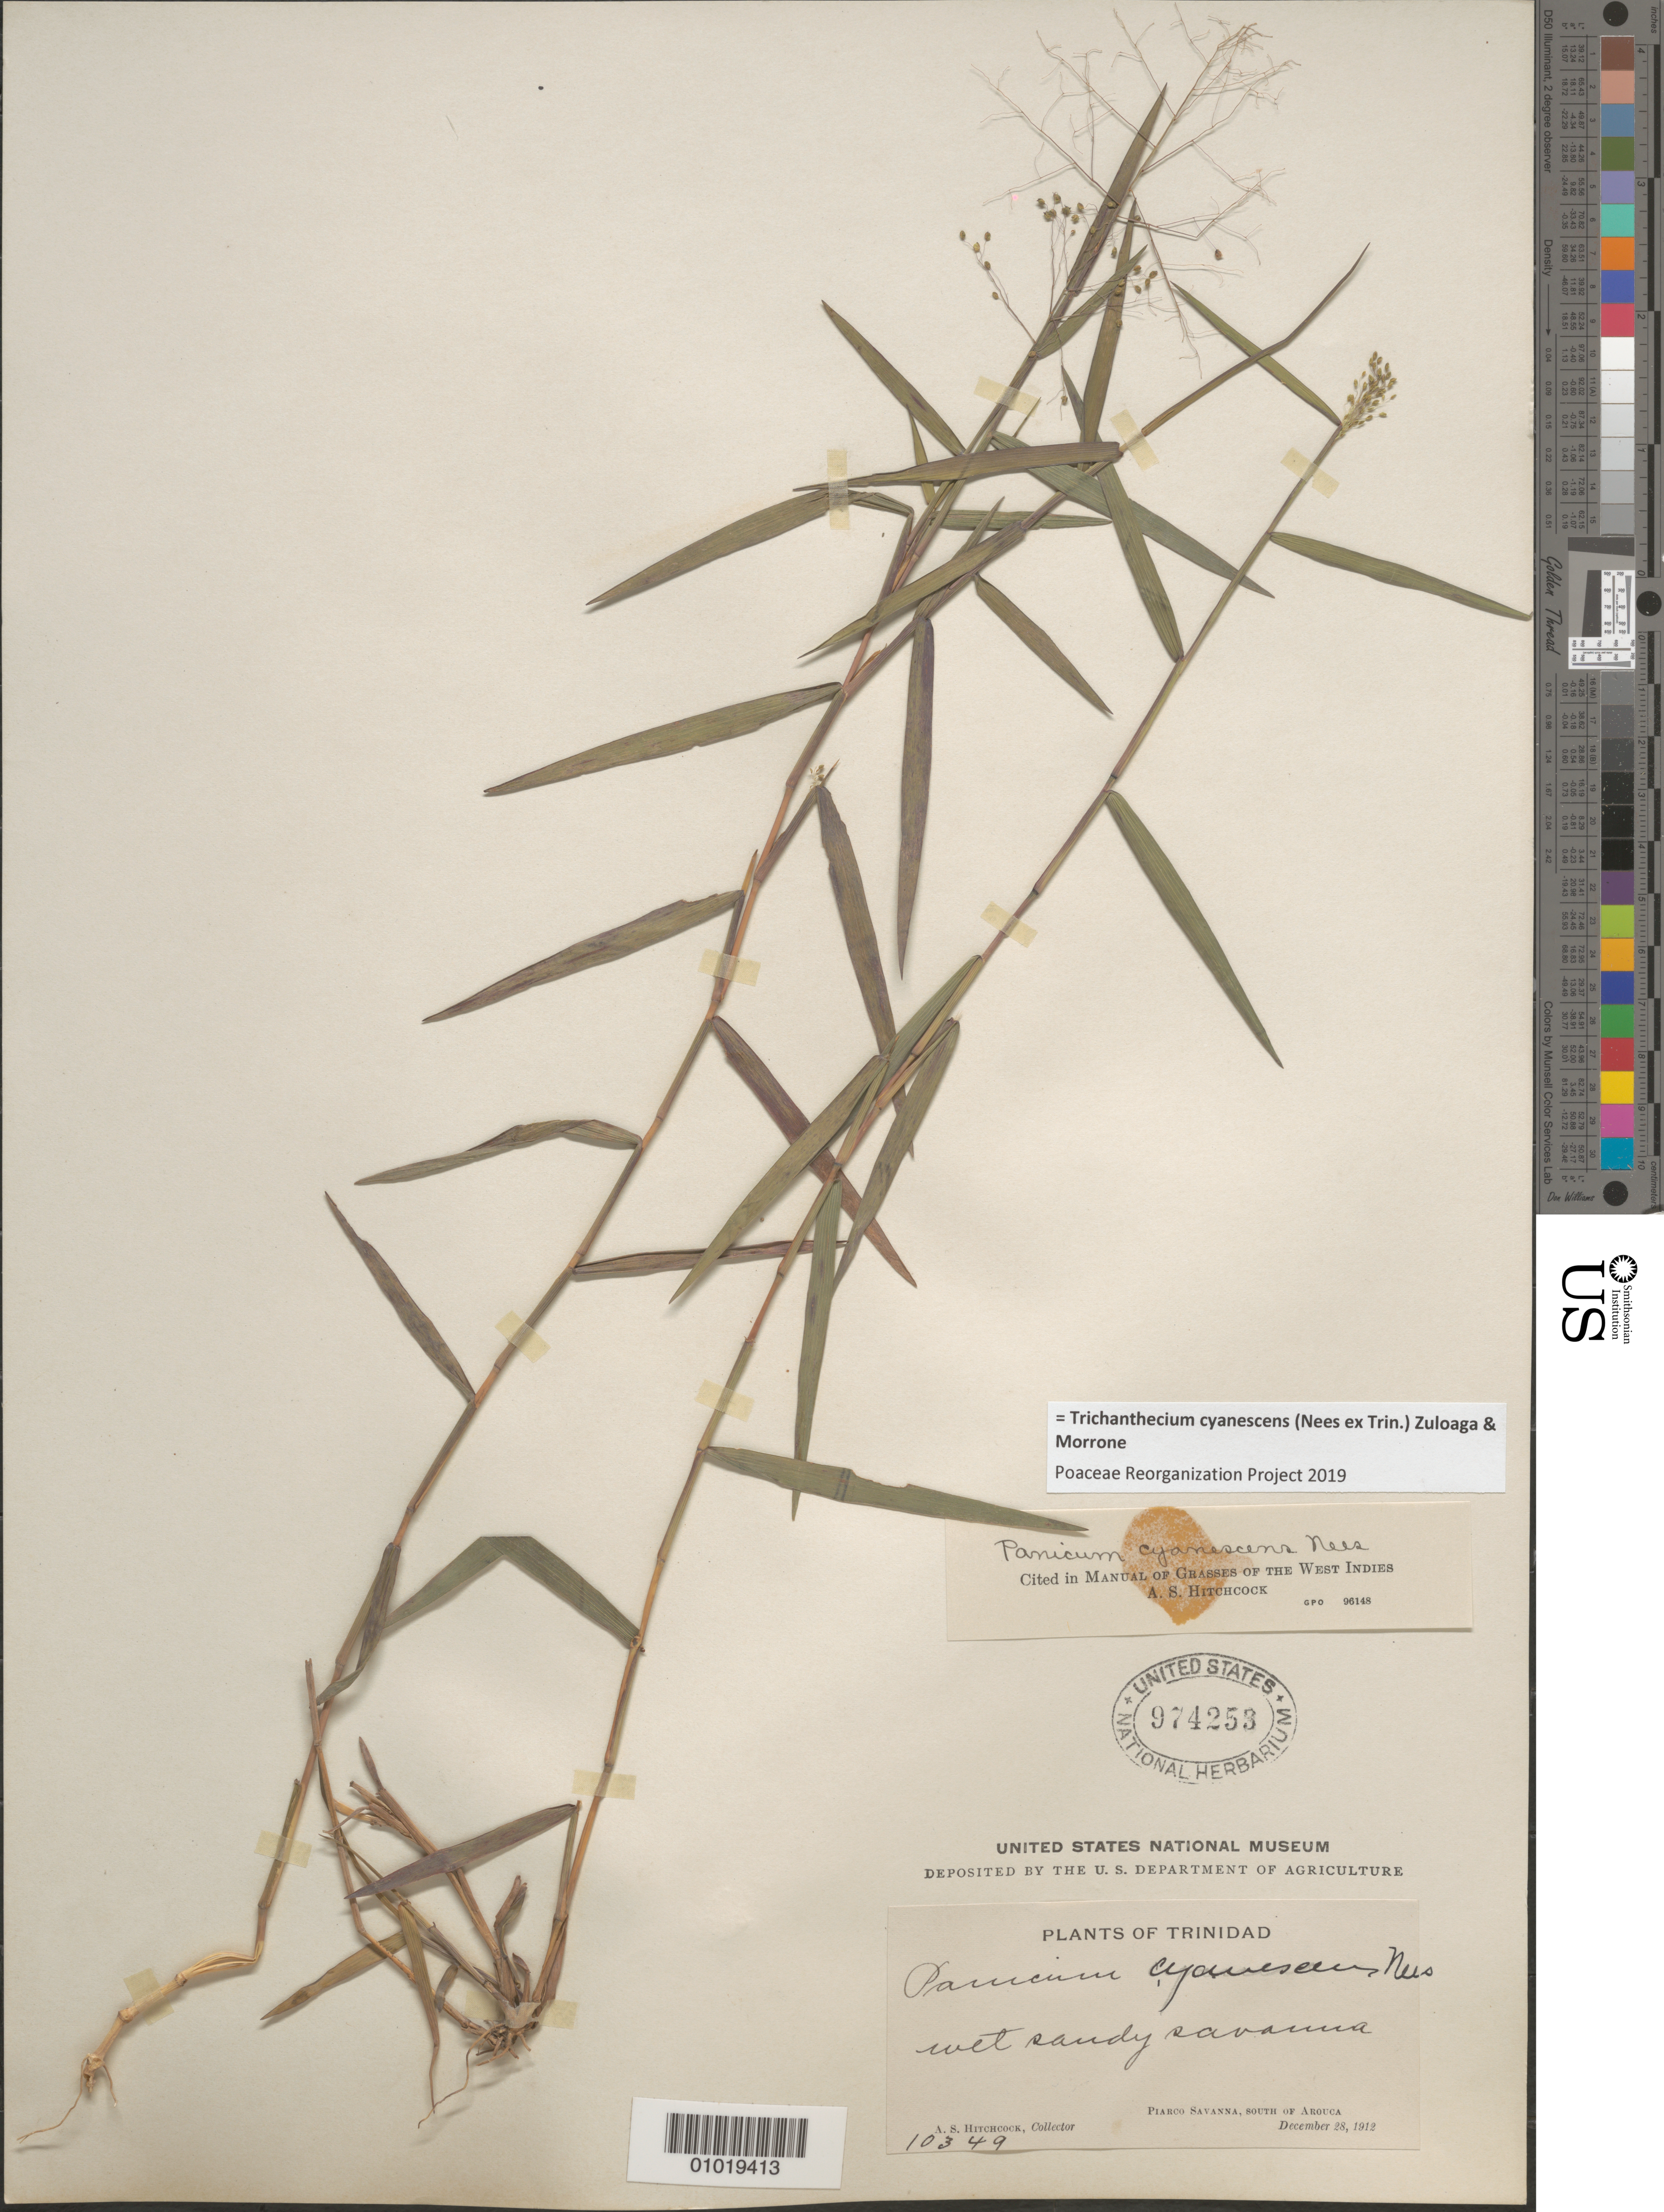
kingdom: Plantae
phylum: Tracheophyta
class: Liliopsida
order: Poales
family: Poaceae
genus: Panicum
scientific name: Panicum cyanescens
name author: Nees ex Trin.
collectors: A. S. Hitchcock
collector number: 10349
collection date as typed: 28 Dec 1912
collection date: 1912-12-28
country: Trinidad and Tobago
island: Trinidad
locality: Piarco savanna, S of Arouca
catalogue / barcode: US 974253